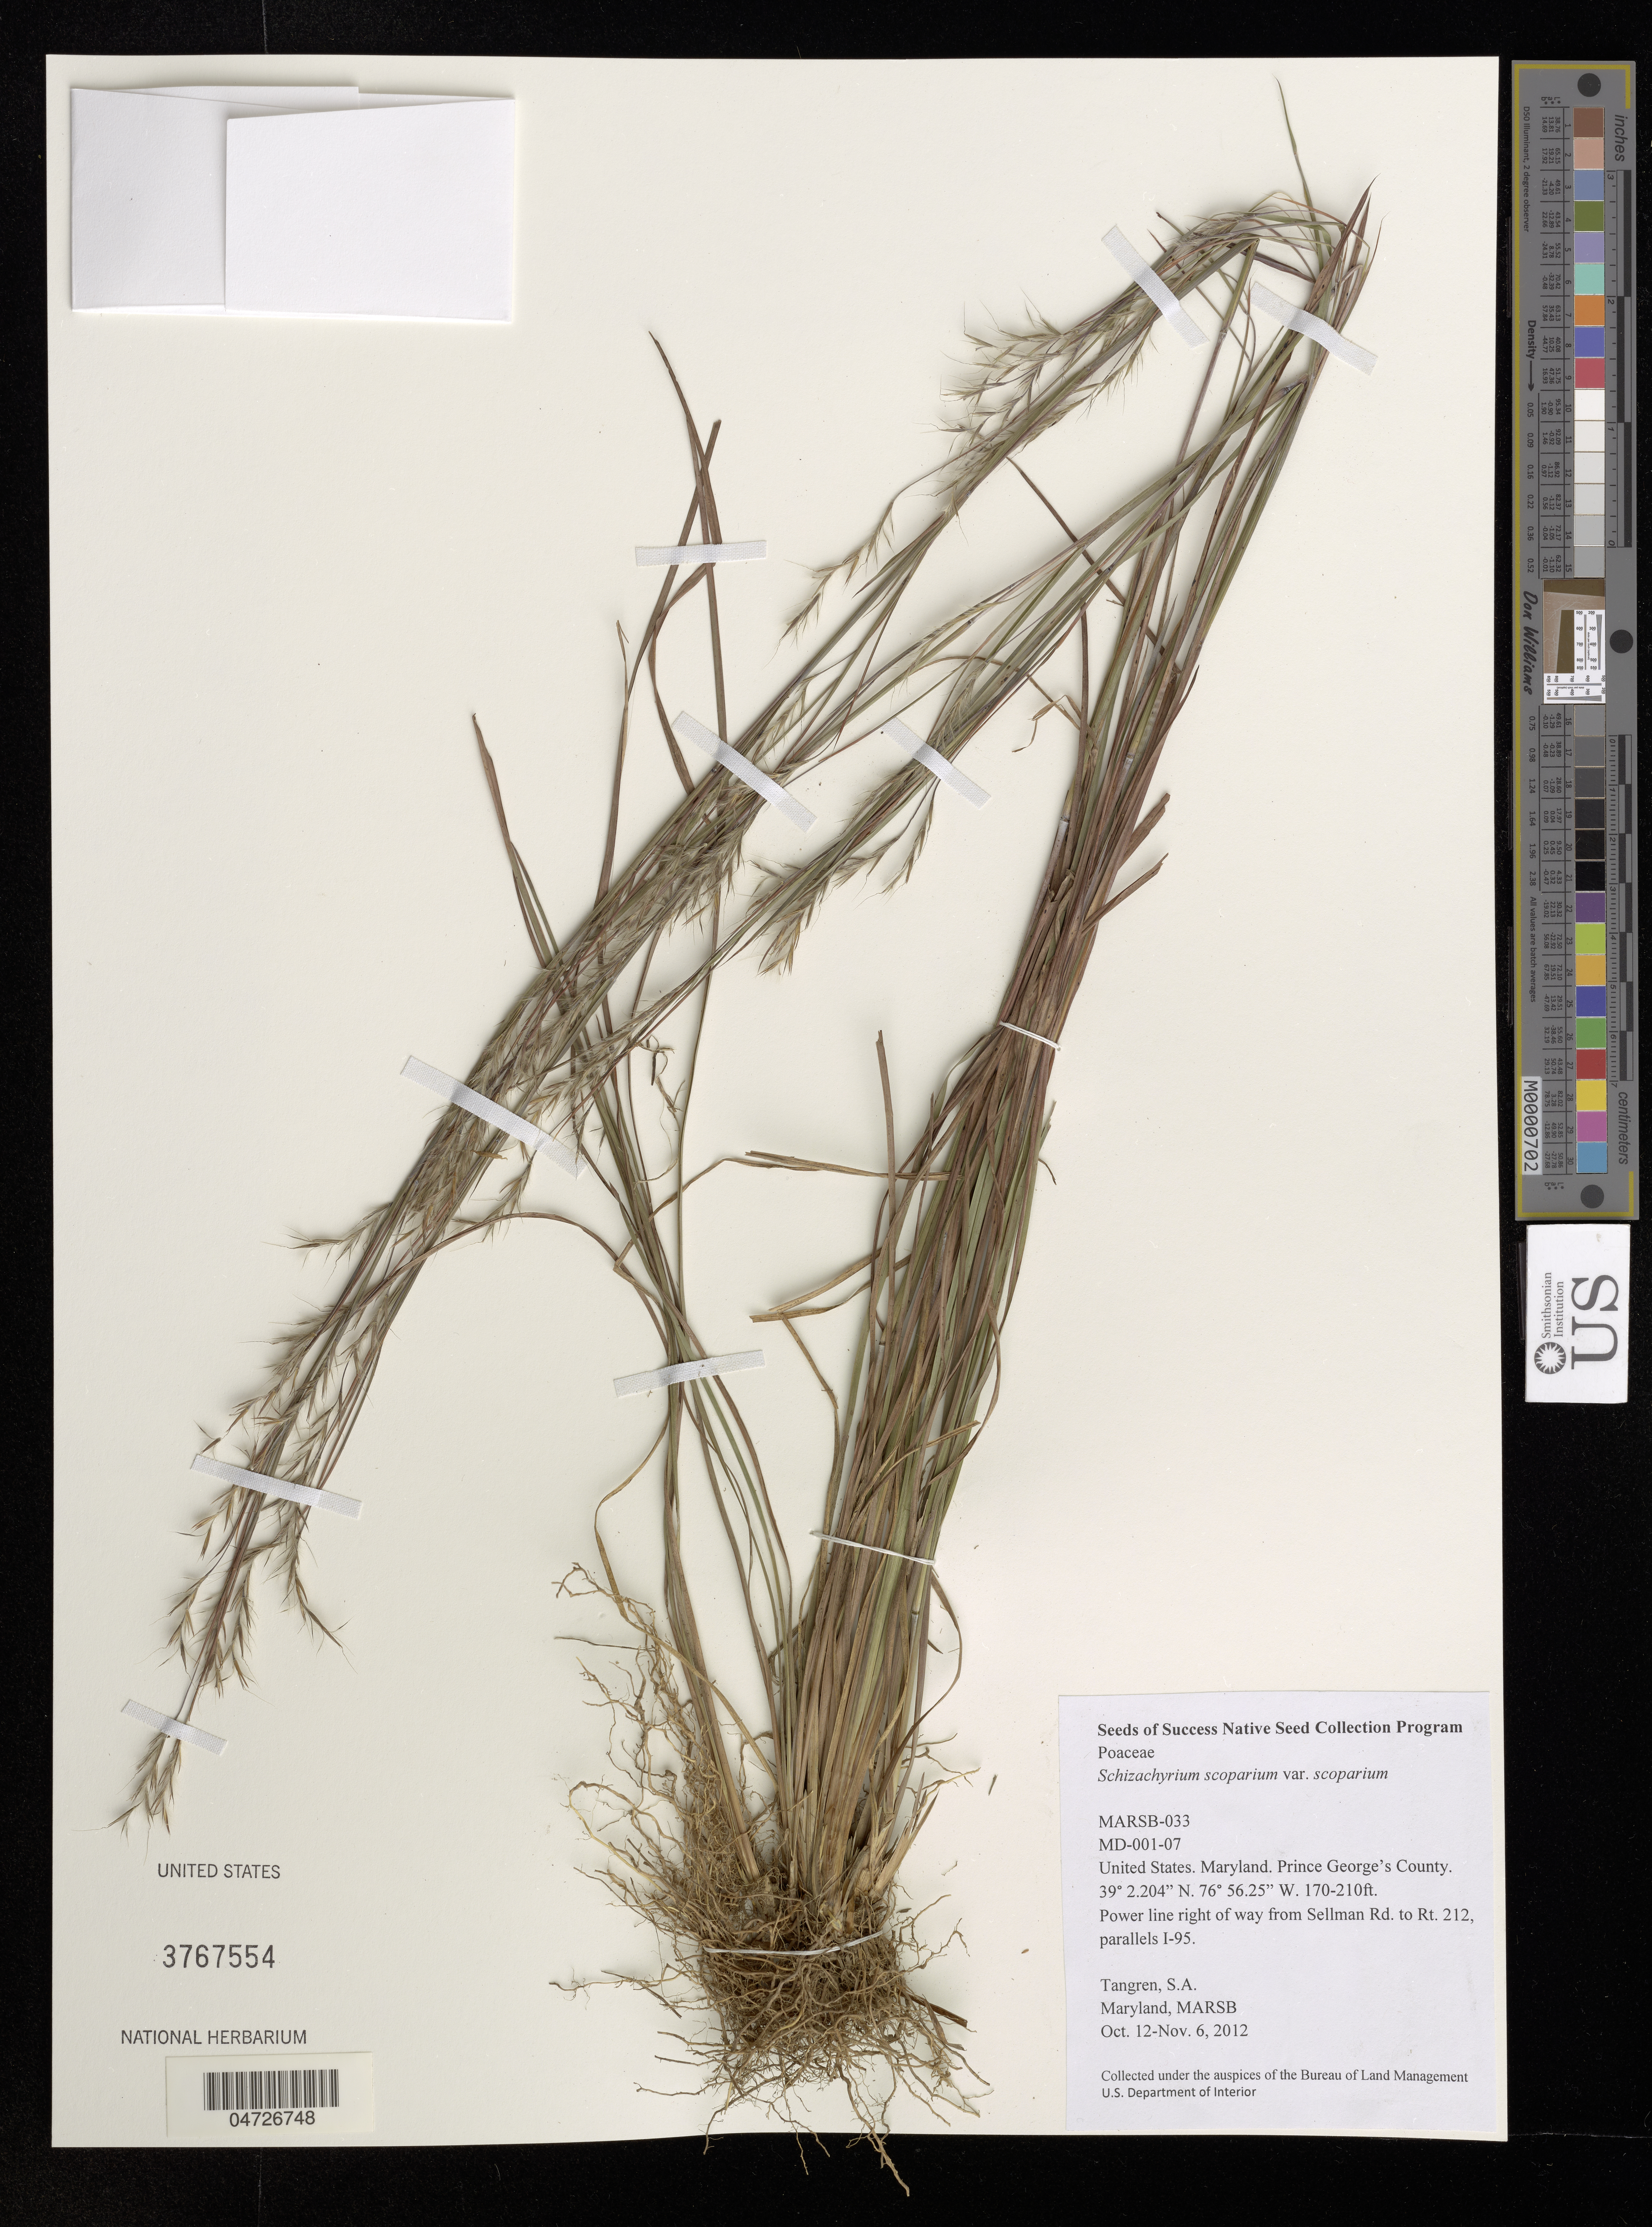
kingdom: Plantae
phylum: Tracheophyta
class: Liliopsida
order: Poales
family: Poaceae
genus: Schizachyrium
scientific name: Schizachyrium scoparium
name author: (Michx.) Nash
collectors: S. Trangren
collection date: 2012-10-12/2012-11-06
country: United States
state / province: Maryland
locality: Prince George's County. Power line right of way from Sellman Rd. to Rt. 212, parallels 1-95.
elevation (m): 52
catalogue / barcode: US 3767554